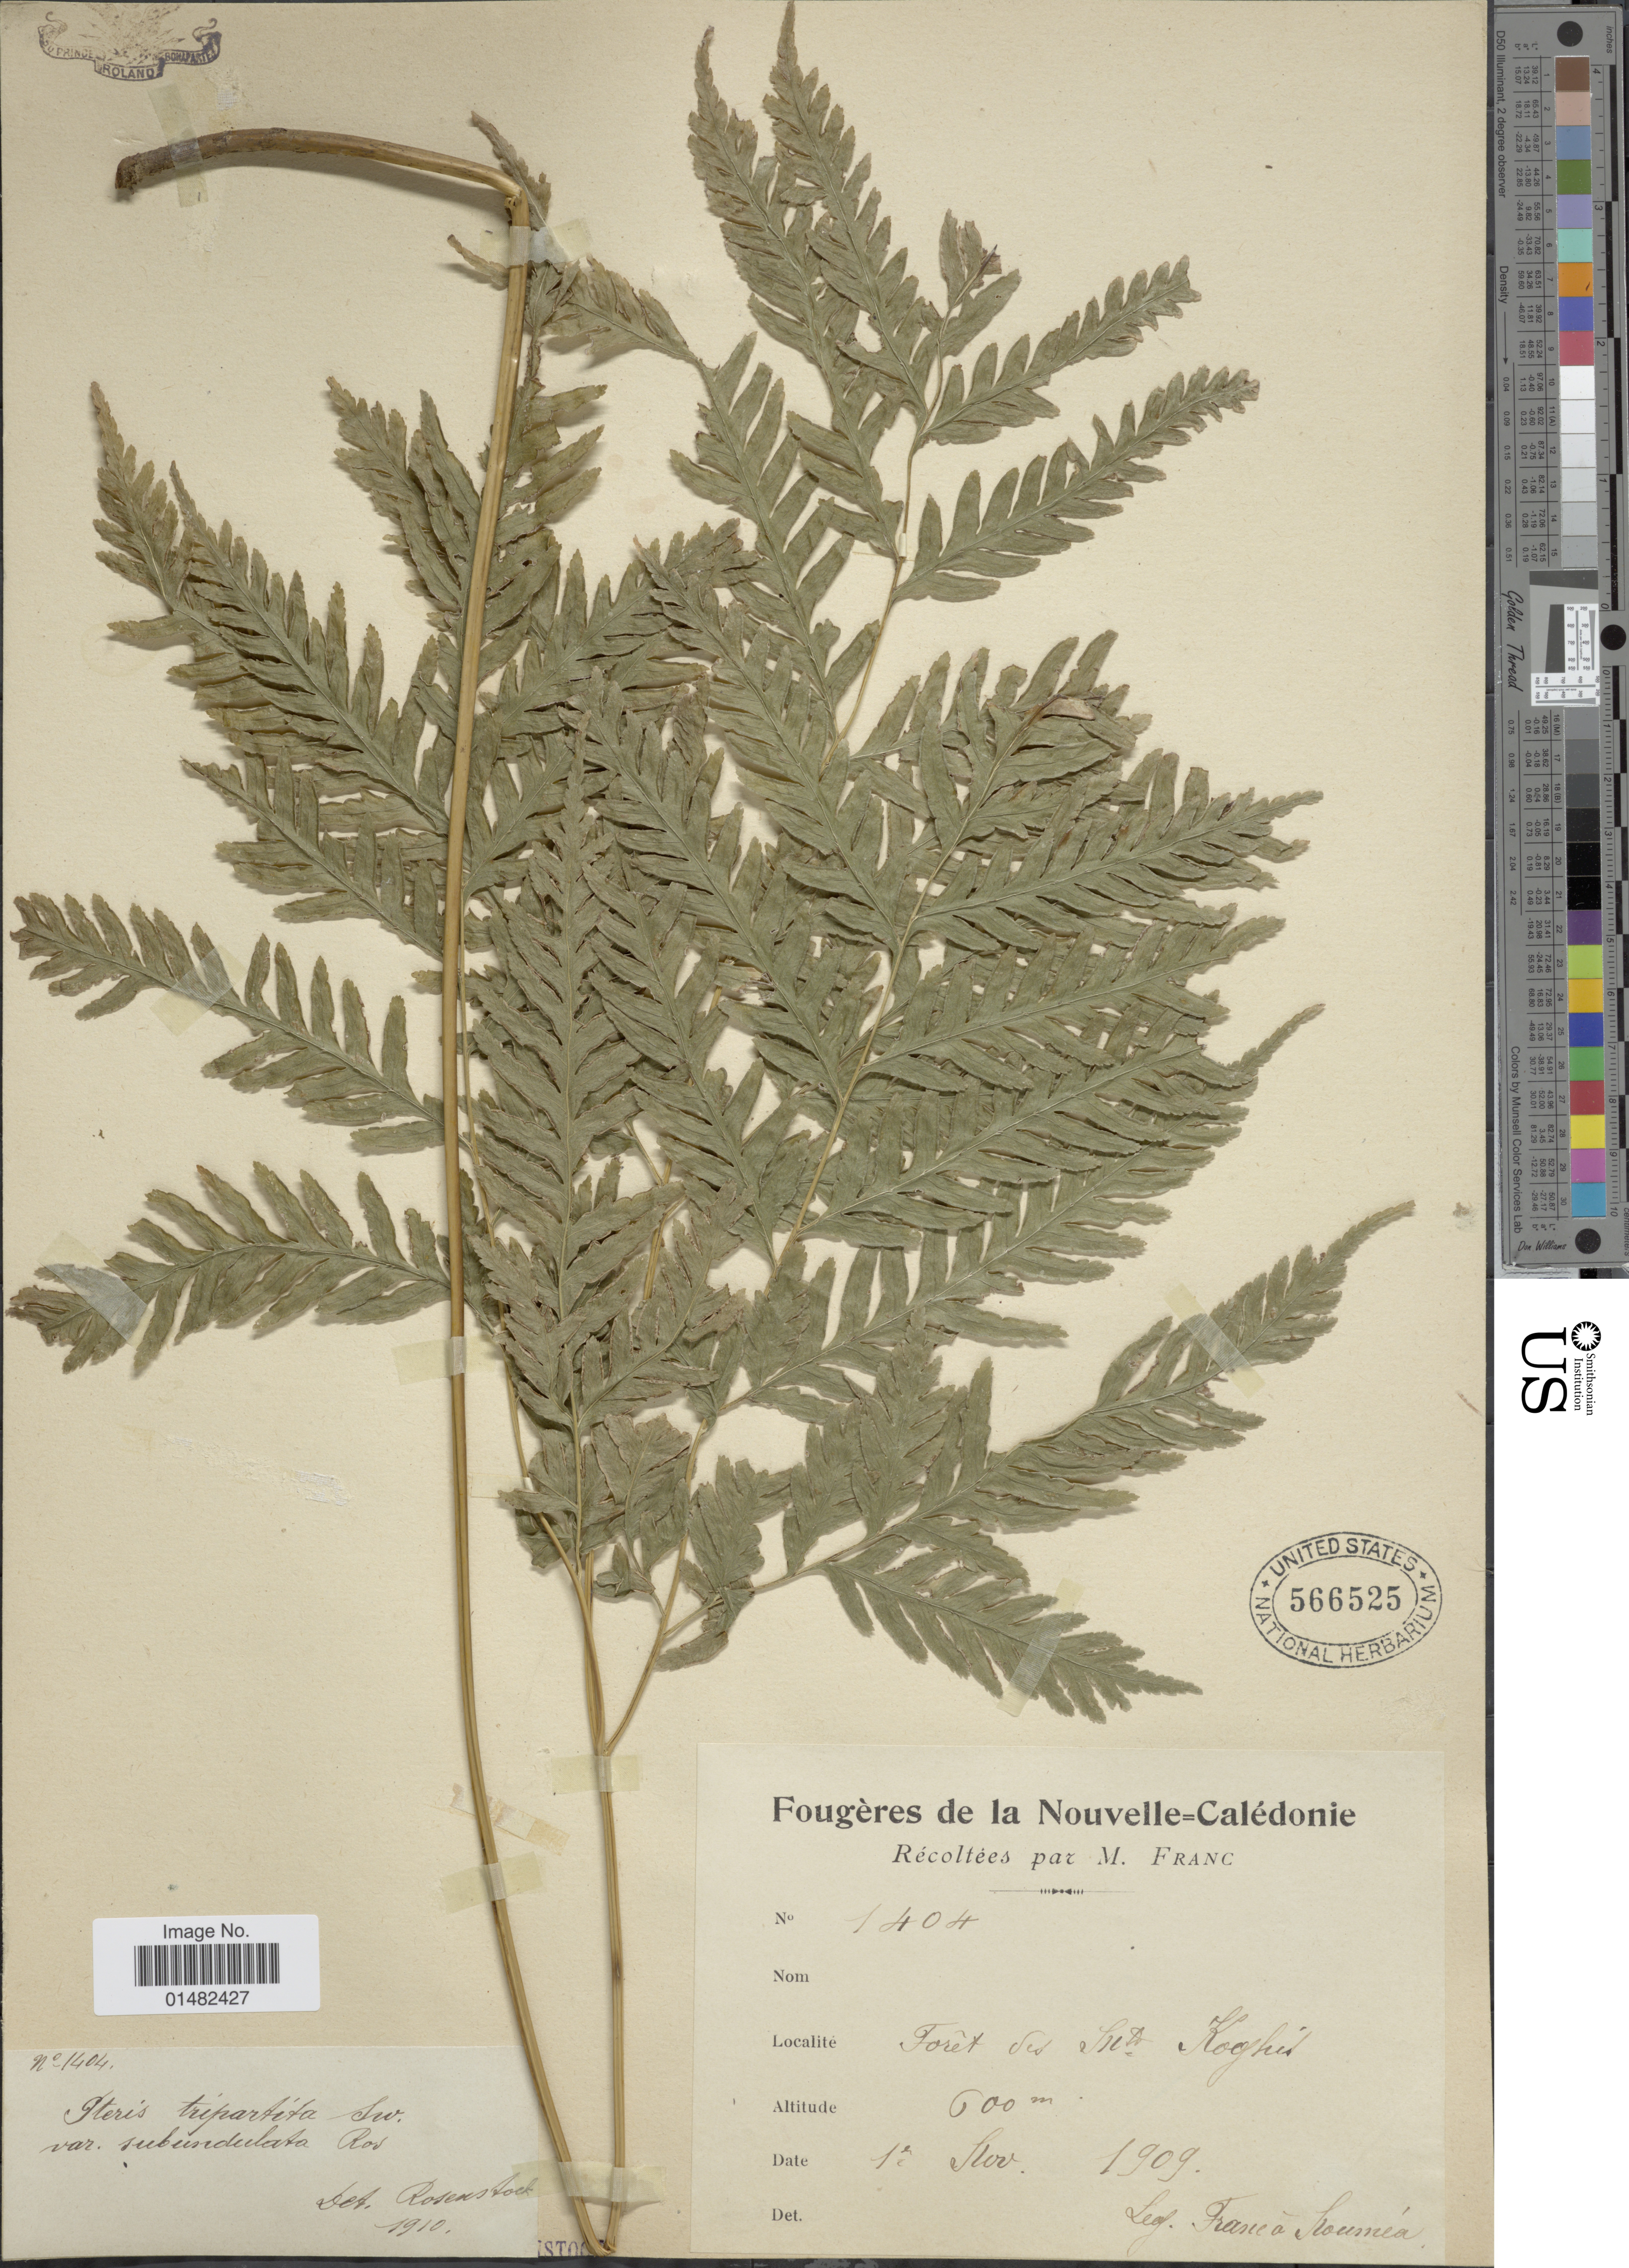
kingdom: Plantae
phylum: Tracheophyta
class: Polypodiopsida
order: Polypodiales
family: Pteridaceae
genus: Pteris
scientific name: Pteris tripartita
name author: Sw.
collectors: M. Franc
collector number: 1404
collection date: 1909-11-01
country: New Caledonia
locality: Forêt des Mt. Koghis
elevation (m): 600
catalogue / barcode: US 566525